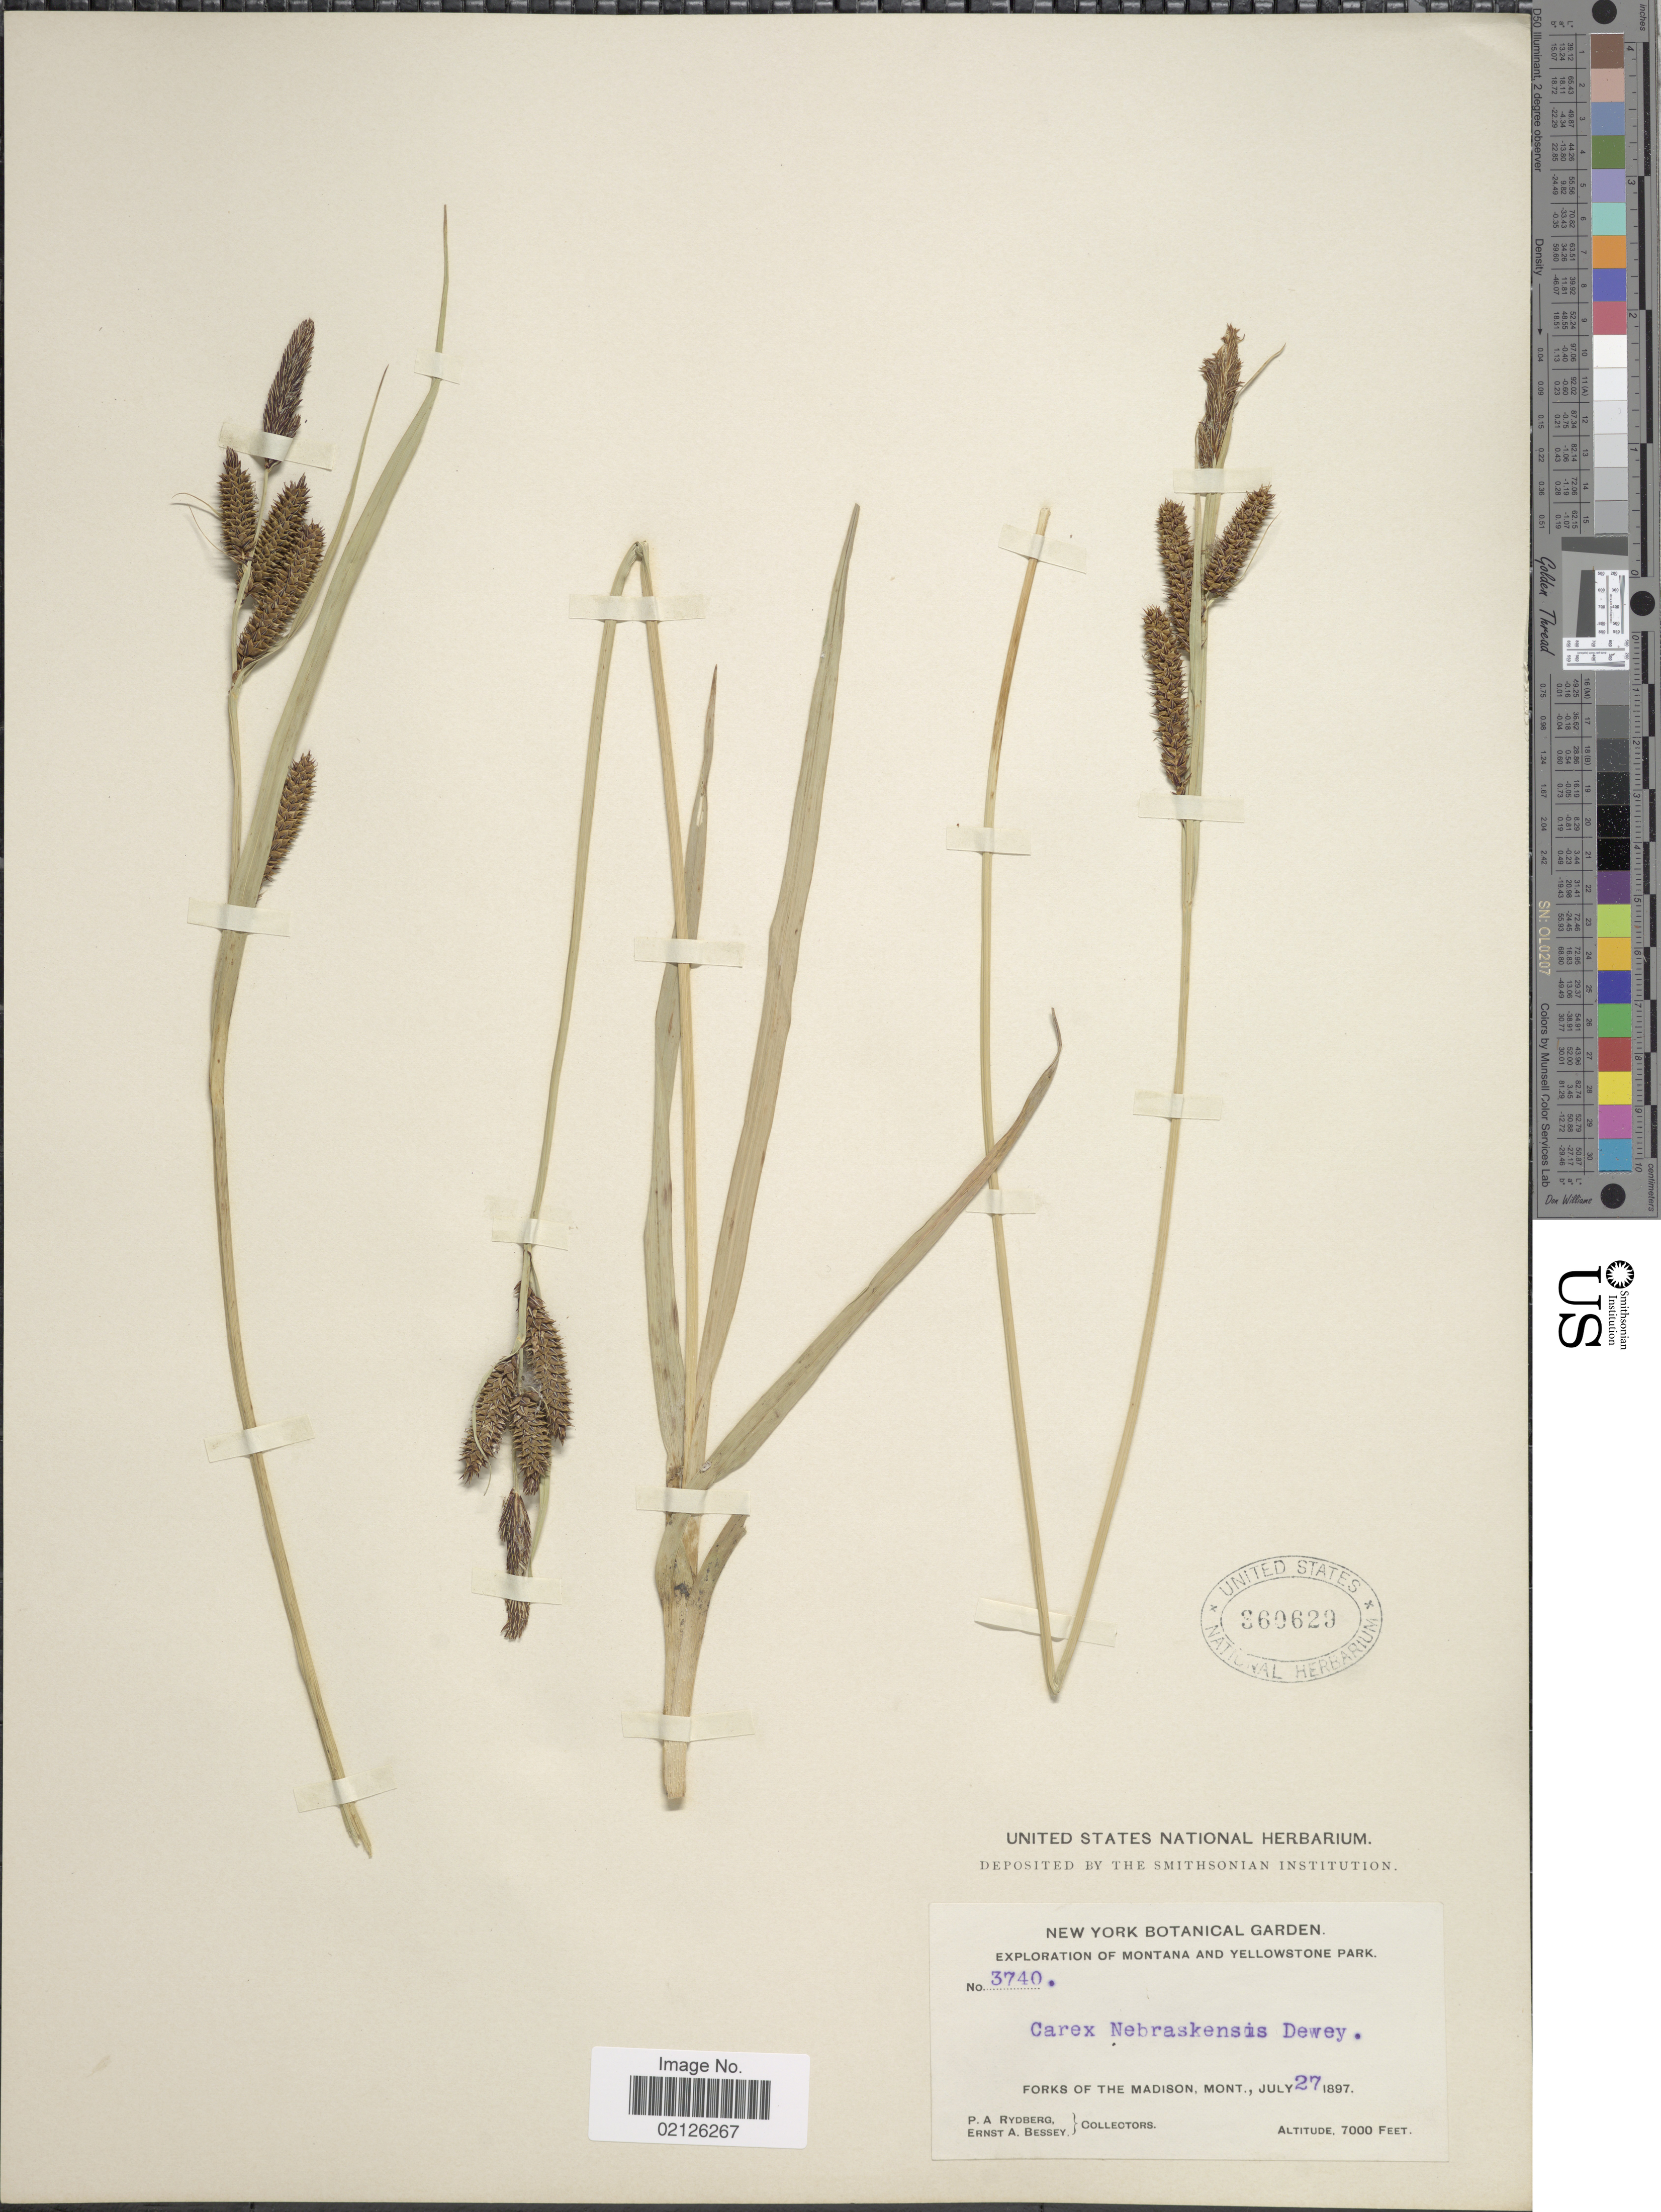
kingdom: Plantae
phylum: Tracheophyta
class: Liliopsida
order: Poales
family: Cyperaceae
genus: Carex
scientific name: Carex nebrascensis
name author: Dewey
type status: Possible Type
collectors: P. A. Rydberg & E. A. Bessey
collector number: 3740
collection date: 1897-07-27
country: United States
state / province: Montana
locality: Yellowstone National Park, Forks of the Madison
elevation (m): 2134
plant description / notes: Rydberg & Bessey 3740 is cited as one of the (syntype) collections of Carex hindsii C.B. Clarke.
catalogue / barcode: US 360629